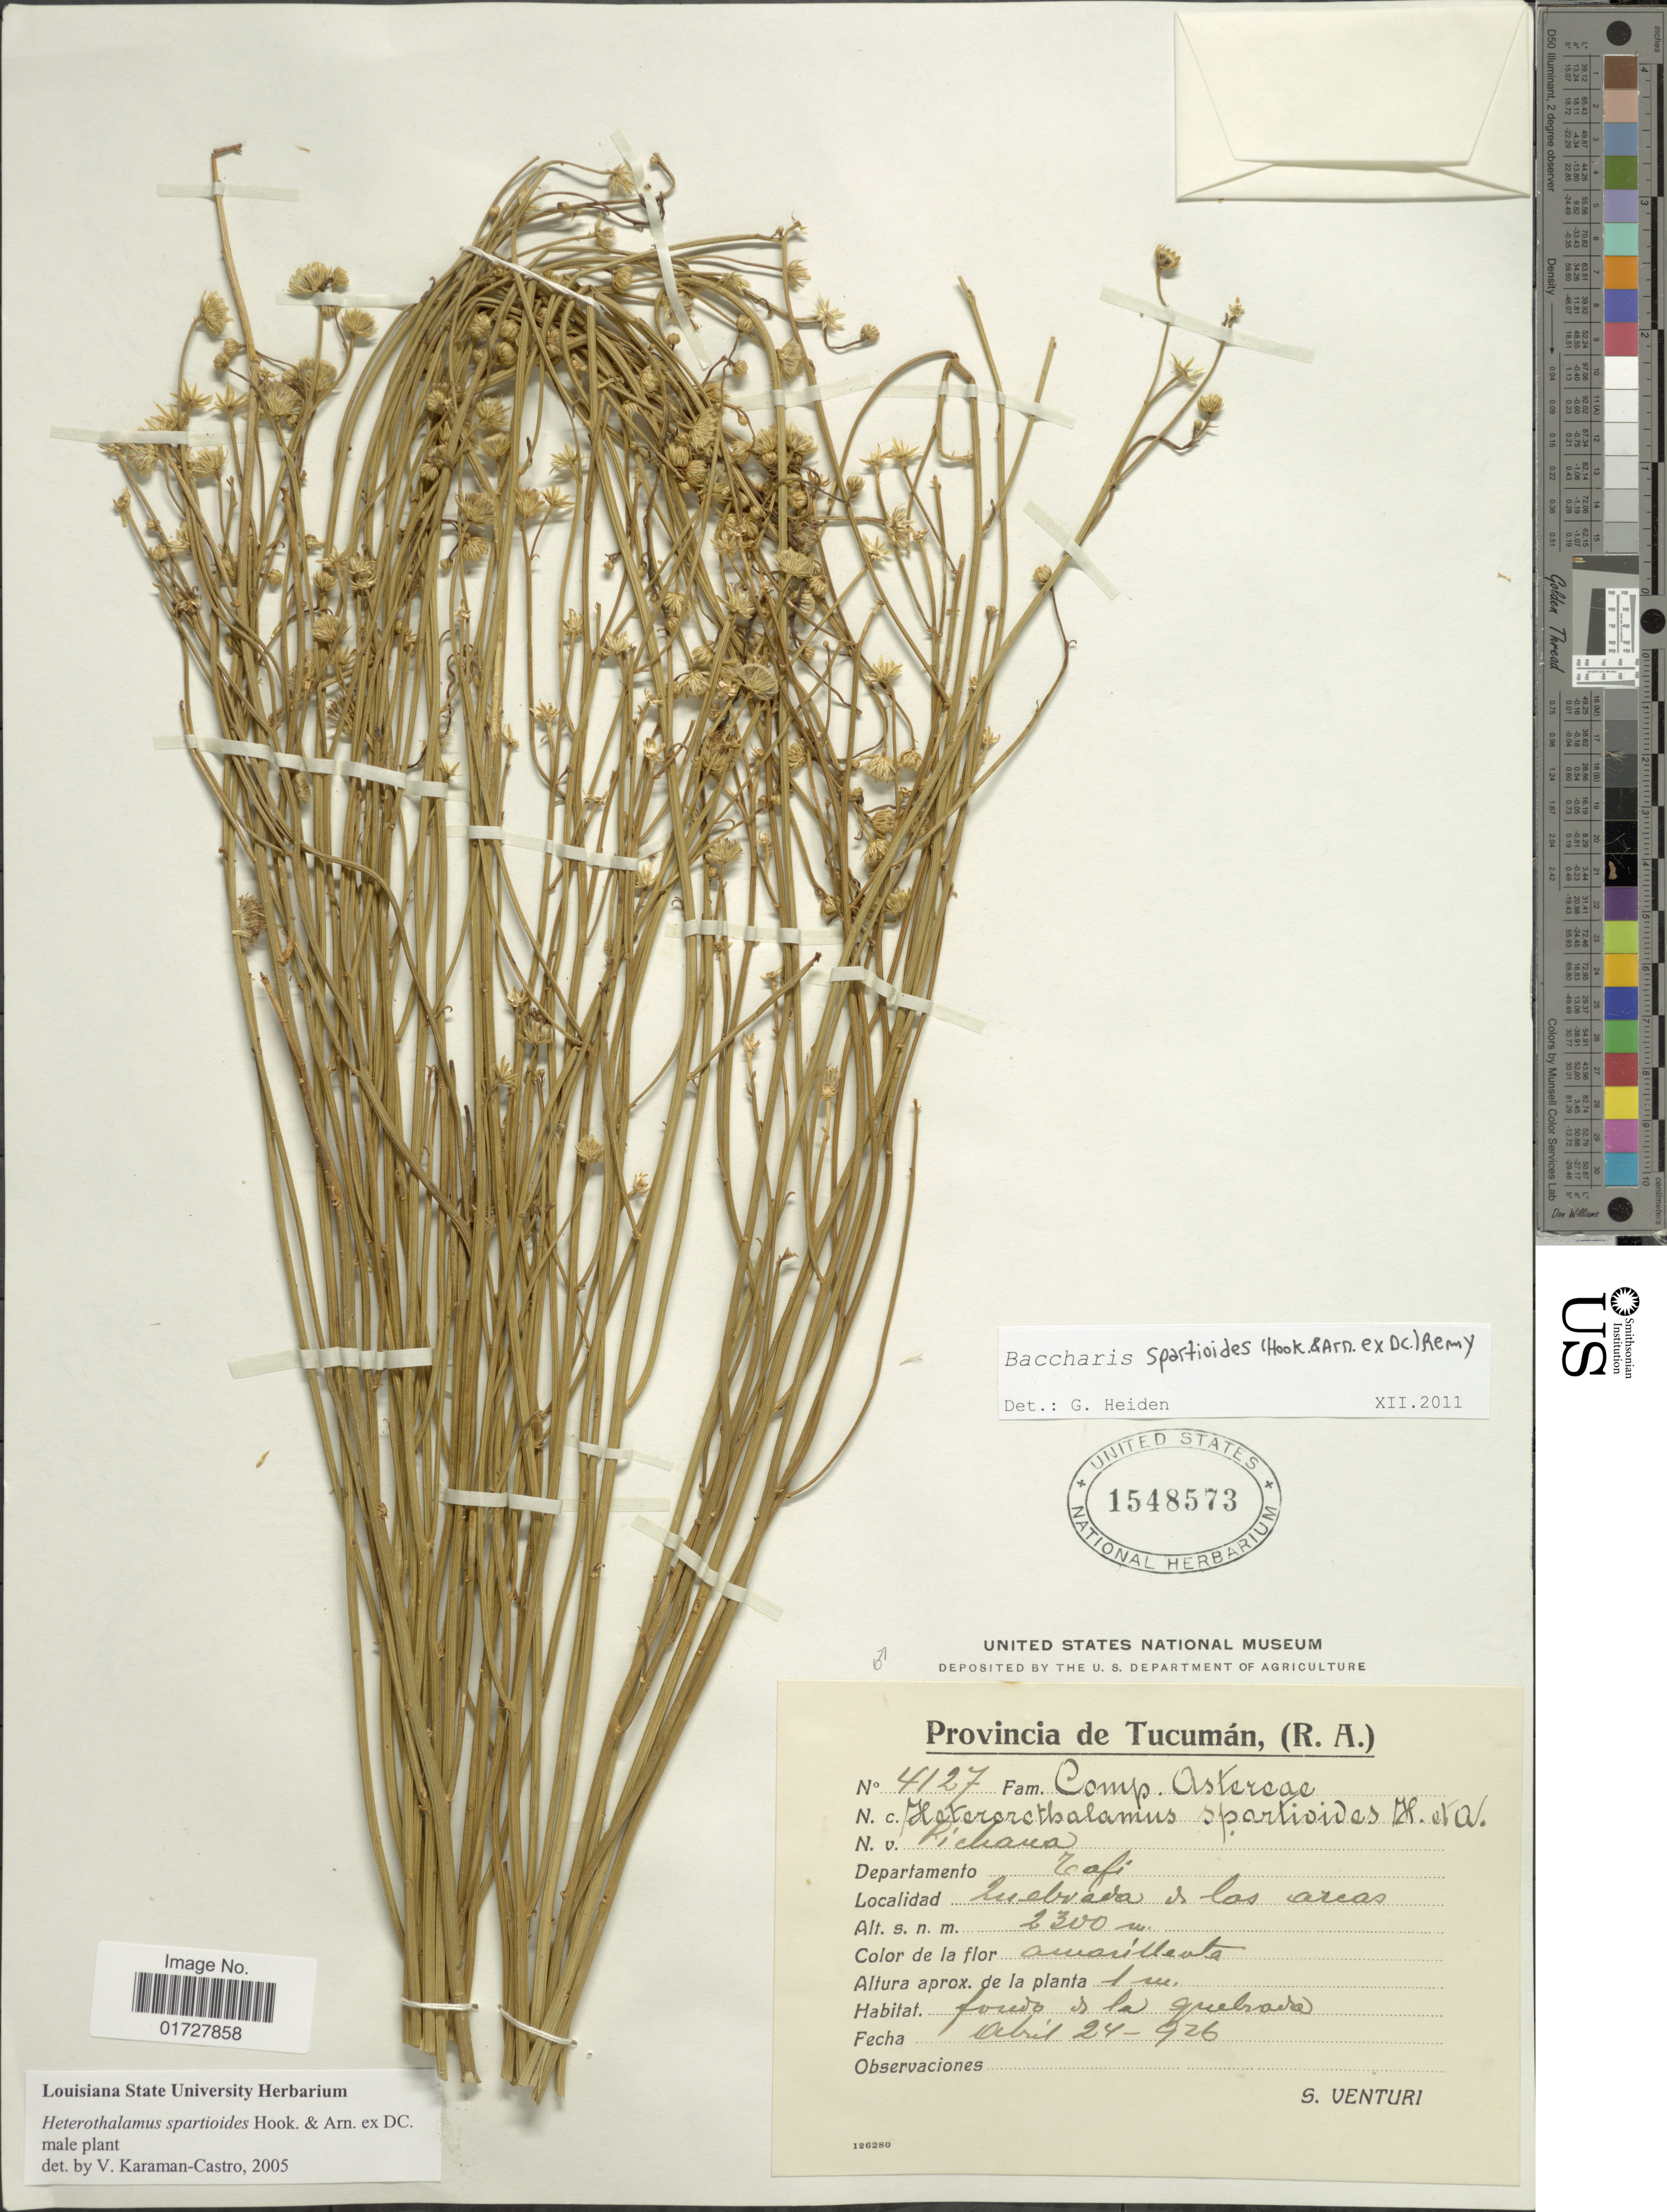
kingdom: Plantae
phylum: Tracheophyta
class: Magnoliopsida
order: Asterales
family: Asteraceae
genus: Baccharis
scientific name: Baccharis spartioides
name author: (Hook. & Arn. ex DC.) J. Rémy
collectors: S. Venturi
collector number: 4127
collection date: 1926-04-24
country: Argentina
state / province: Tucuman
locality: Departamento Tafi, Quebrada de las areas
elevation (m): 2300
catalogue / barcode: US 1548573